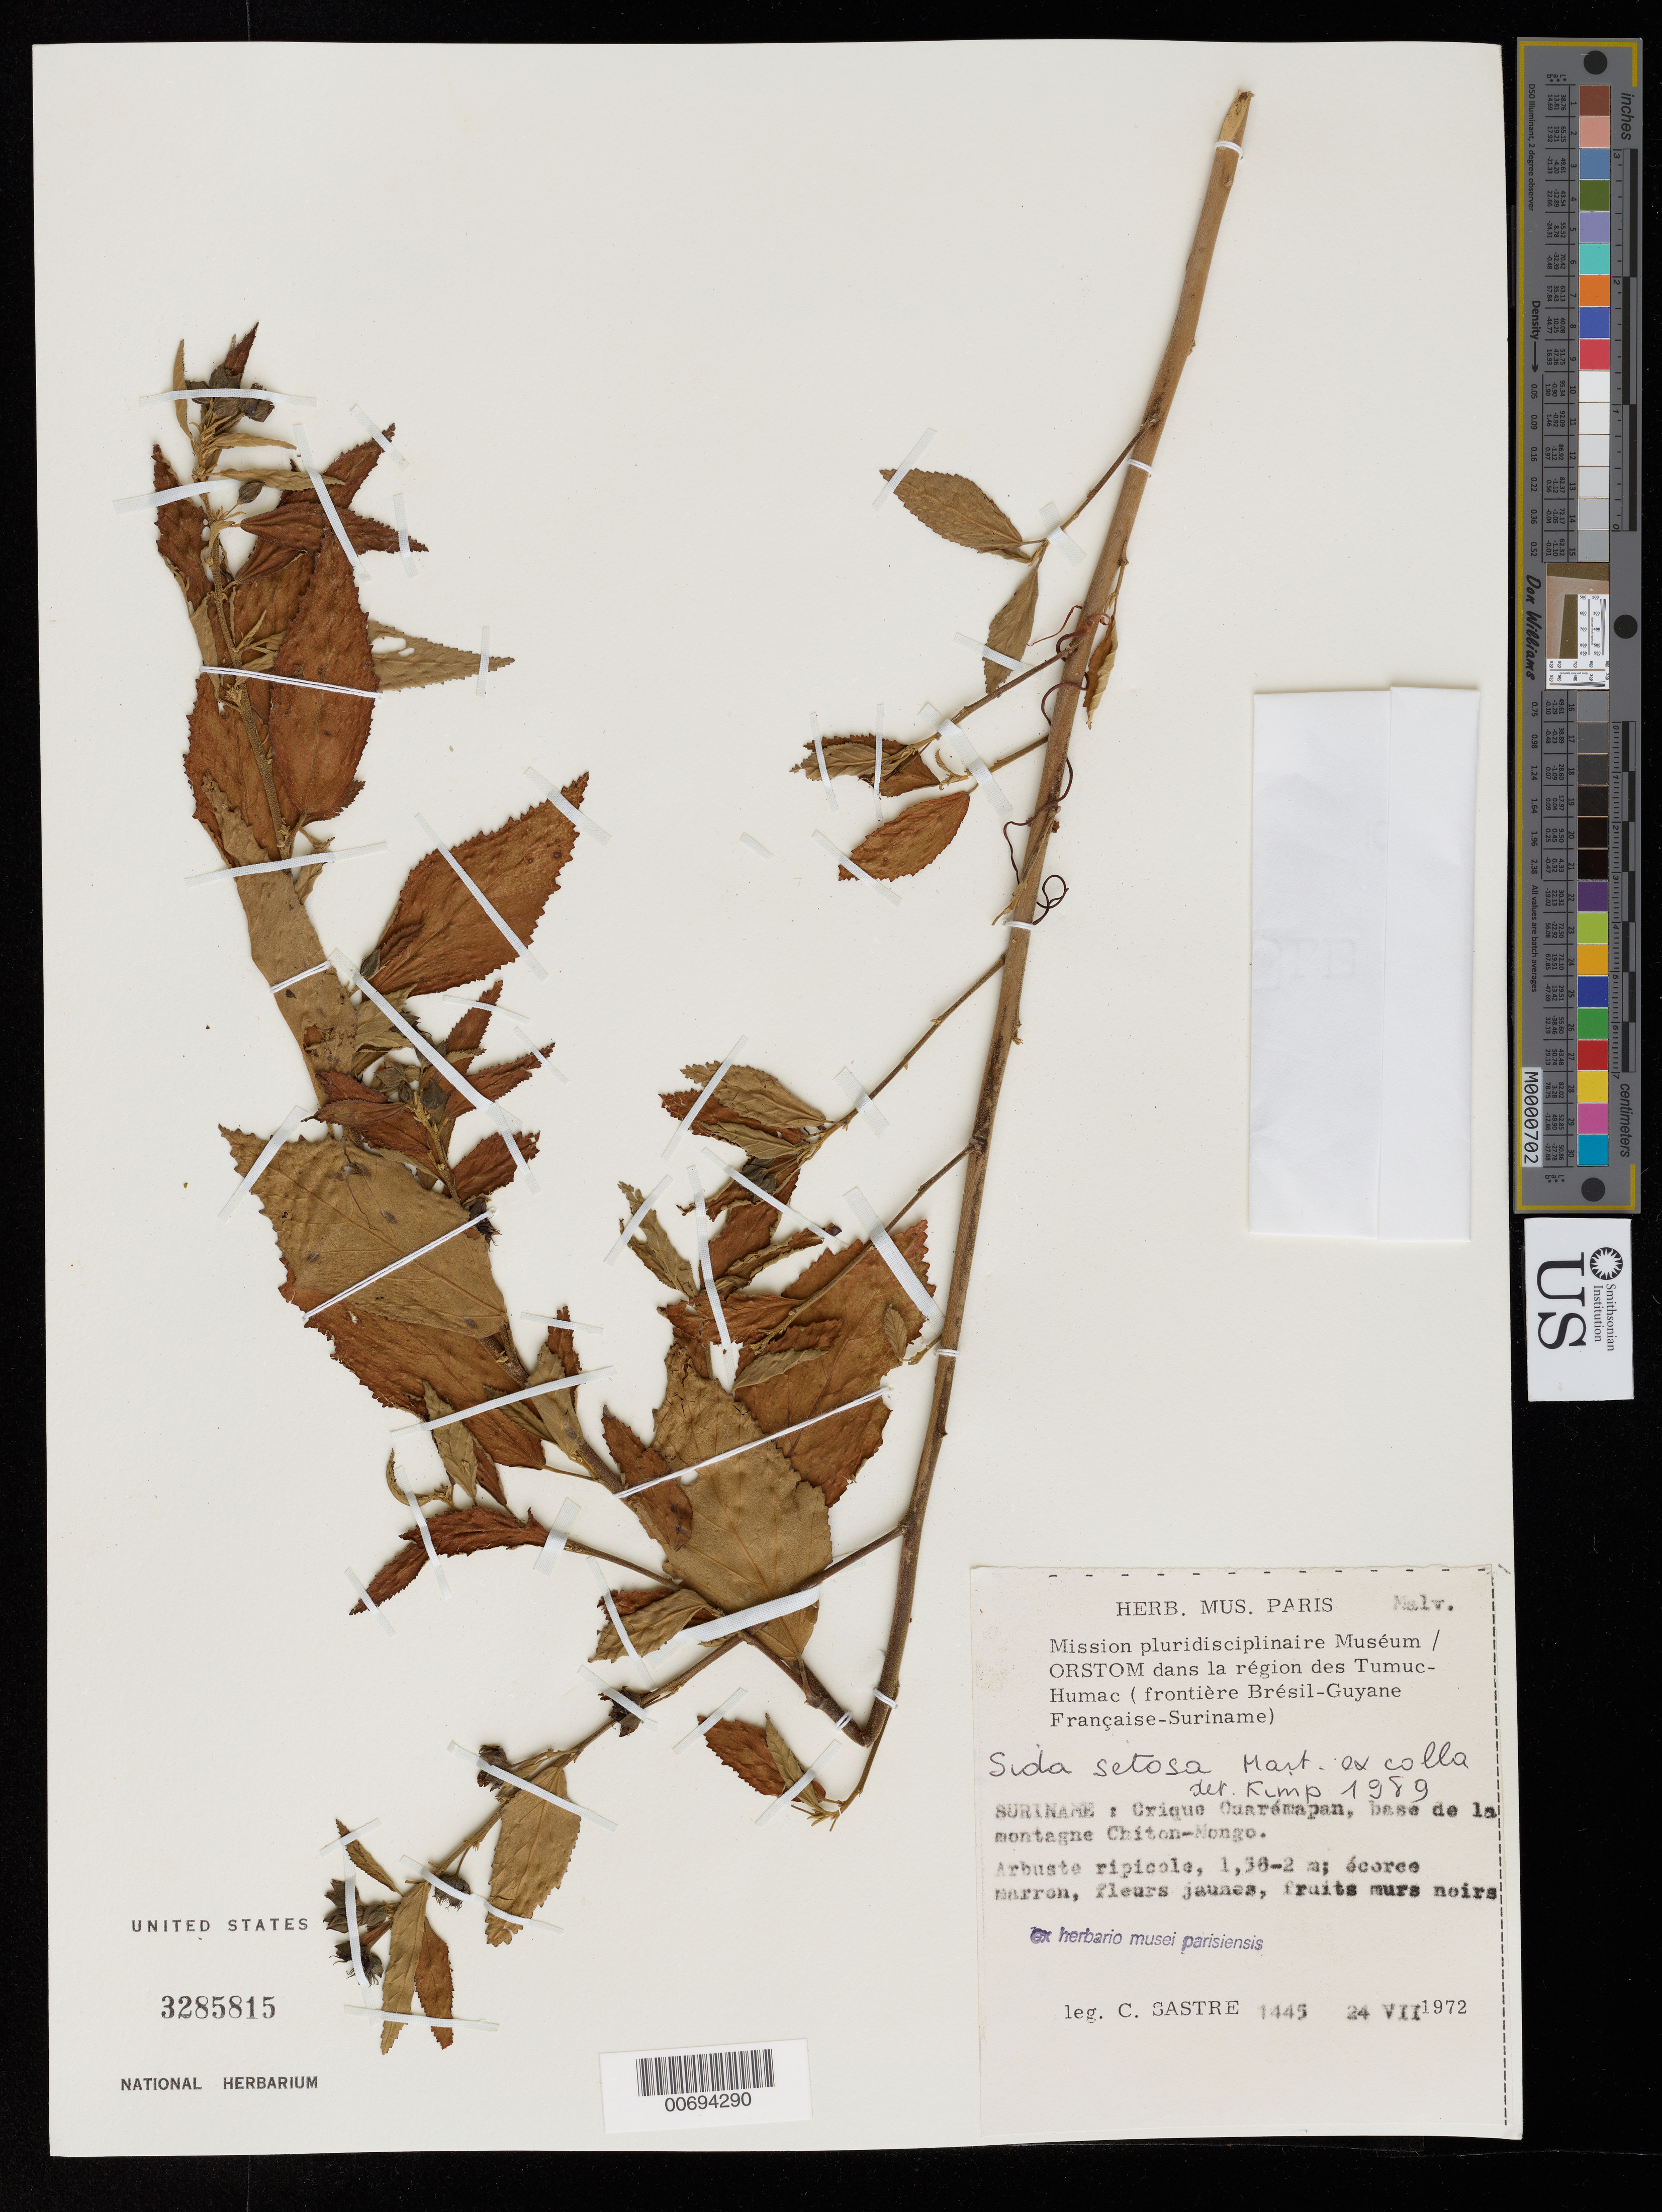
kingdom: Plantae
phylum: Tracheophyta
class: Magnoliopsida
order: Malvales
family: Malvaceae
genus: Sida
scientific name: Sida setosa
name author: Mart. ex Colla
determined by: Kimp, F. M. G. J.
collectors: C. H. L. Sastre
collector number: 1445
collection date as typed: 24-Jul-72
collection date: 1972-07-24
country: Suriname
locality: Tumuc-Humac, base de la montagne Chiton-Mongo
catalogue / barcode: US 3285815